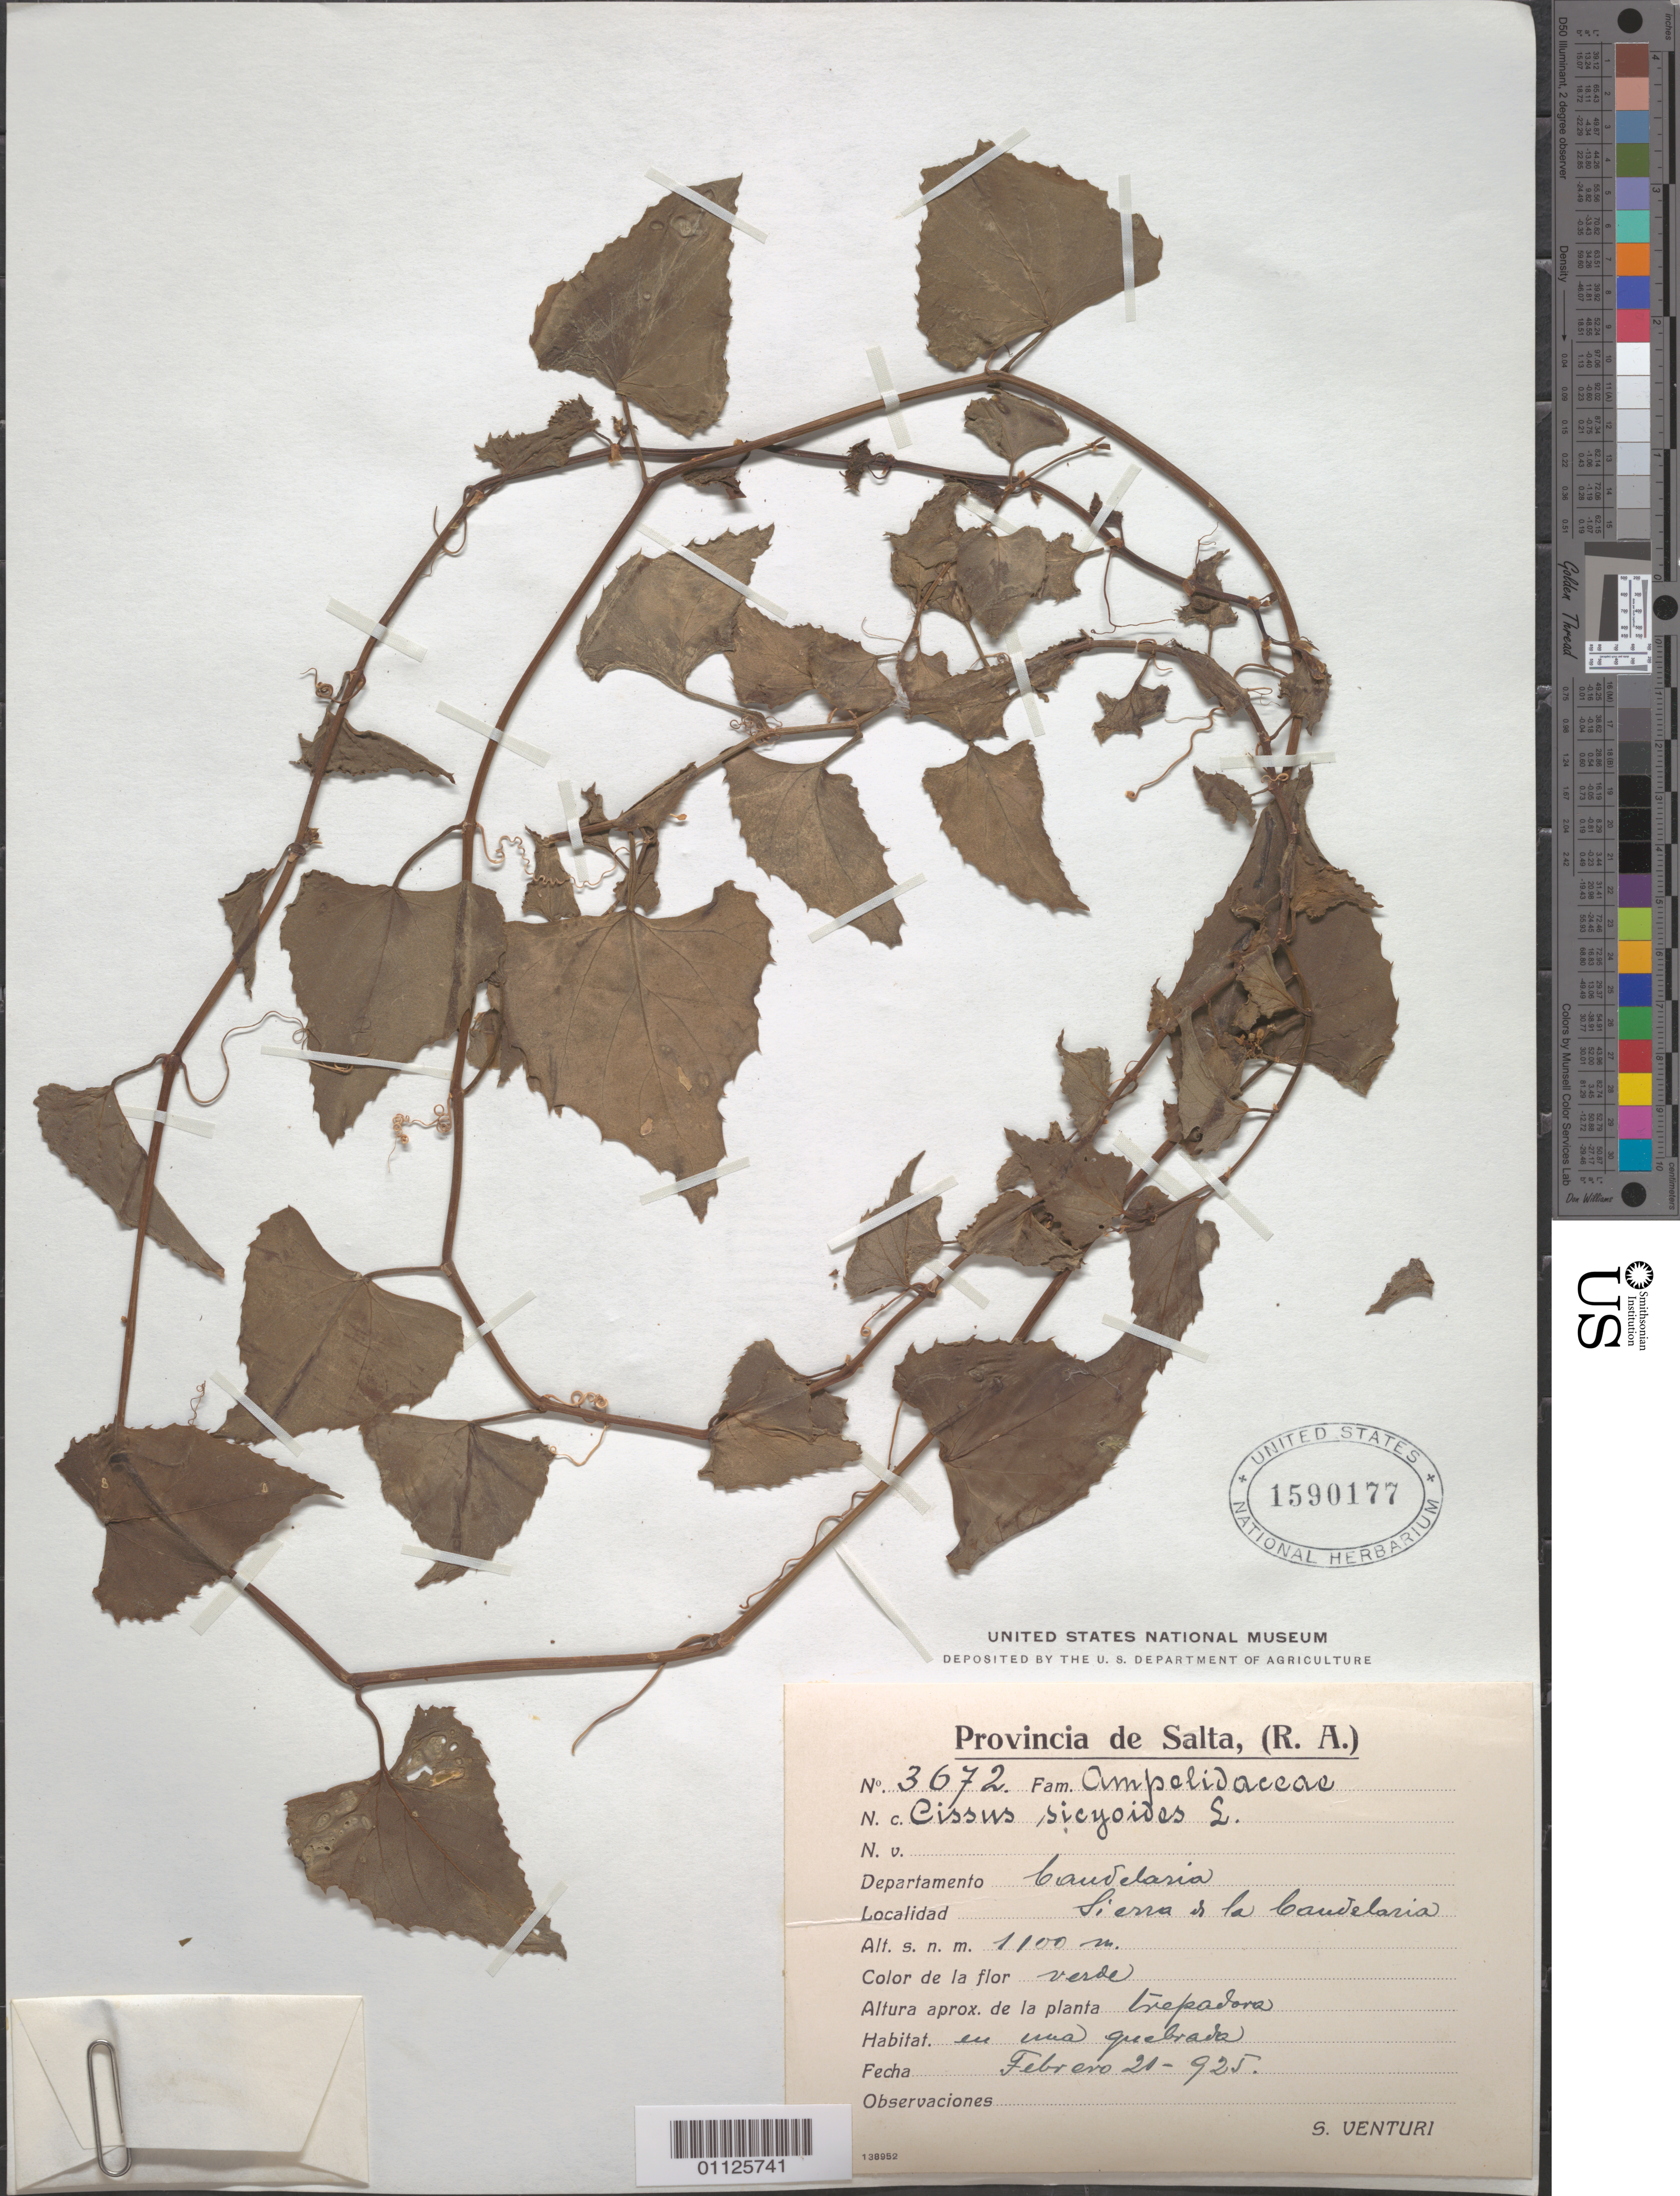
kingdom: Plantae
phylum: Tracheophyta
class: Magnoliopsida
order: Vitales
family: Vitaceae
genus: Cissus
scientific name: Cissus verticillata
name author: (L.) Nicolson & C.E. Jarvis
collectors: S. Venturi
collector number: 3672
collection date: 1925-02-21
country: Argentina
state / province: Salta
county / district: Caudelaria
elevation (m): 1100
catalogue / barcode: US 1590177